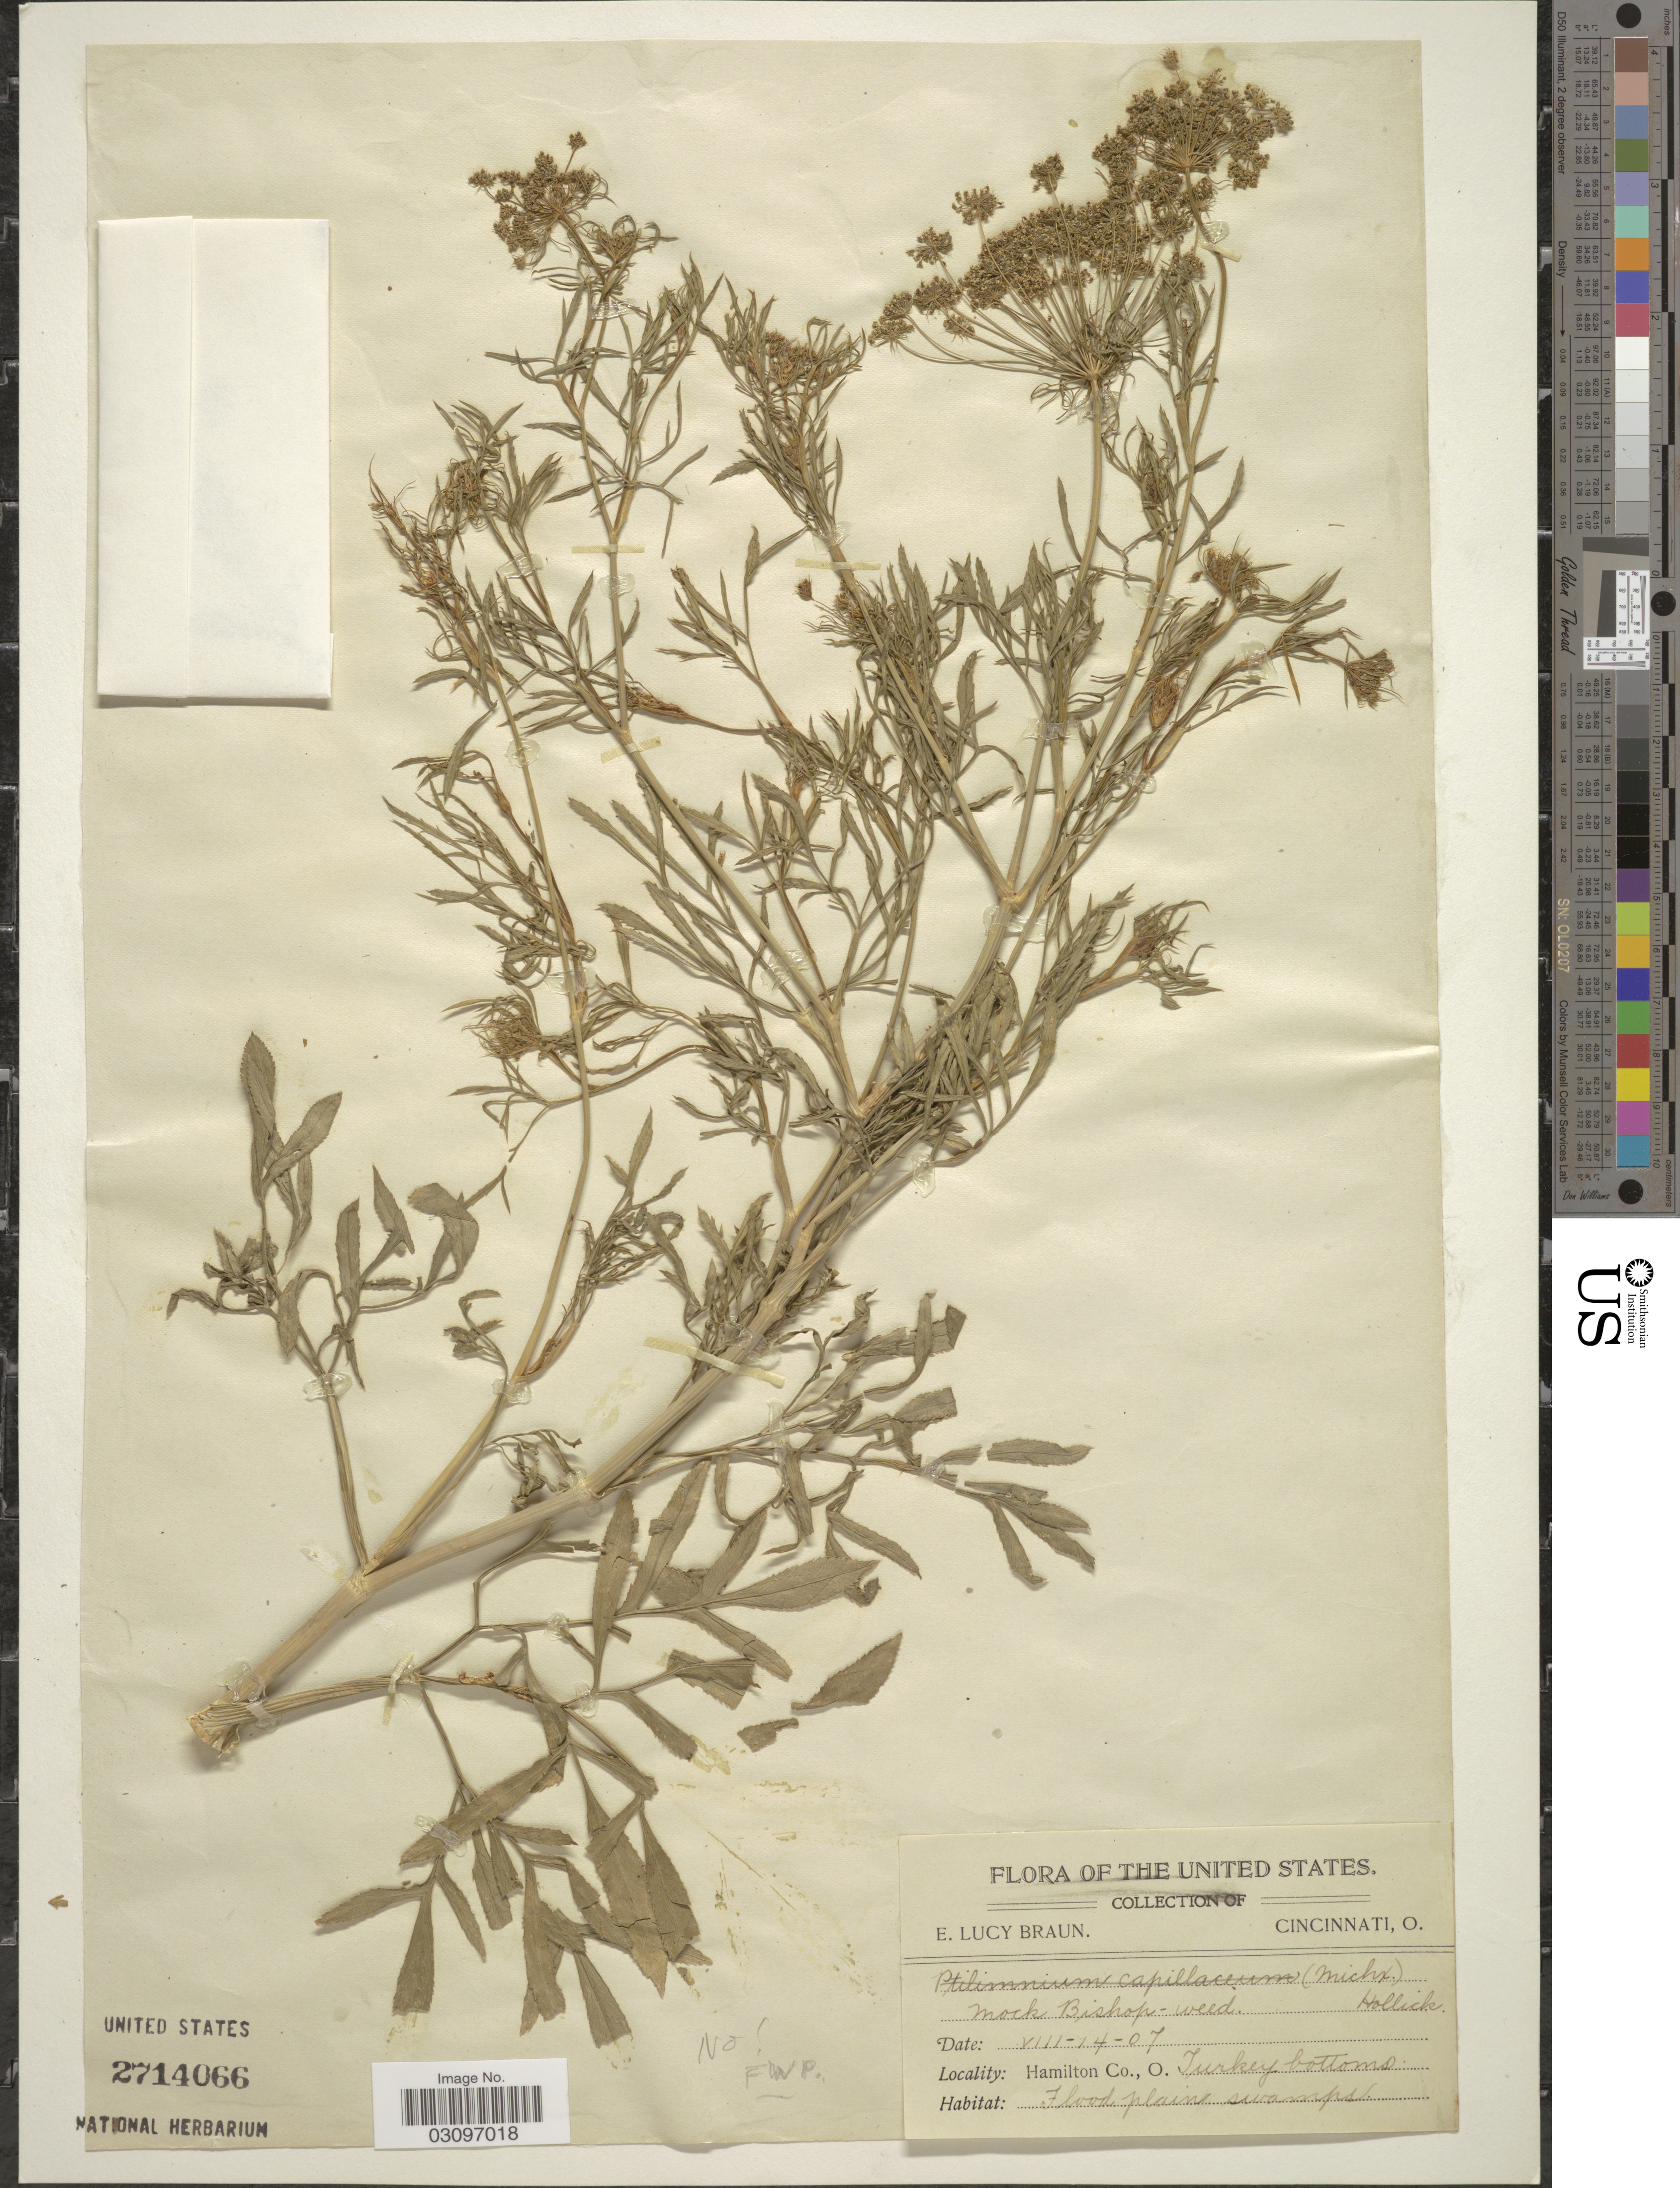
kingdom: Plantae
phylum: Tracheophyta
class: Magnoliopsida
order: Apiales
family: Apiaceae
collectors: E. L. Braun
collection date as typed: Transcribed d/m/y: 14/8/7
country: United States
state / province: Ohio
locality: Hamilton Co. Turkey bottoms.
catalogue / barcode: US 2714066